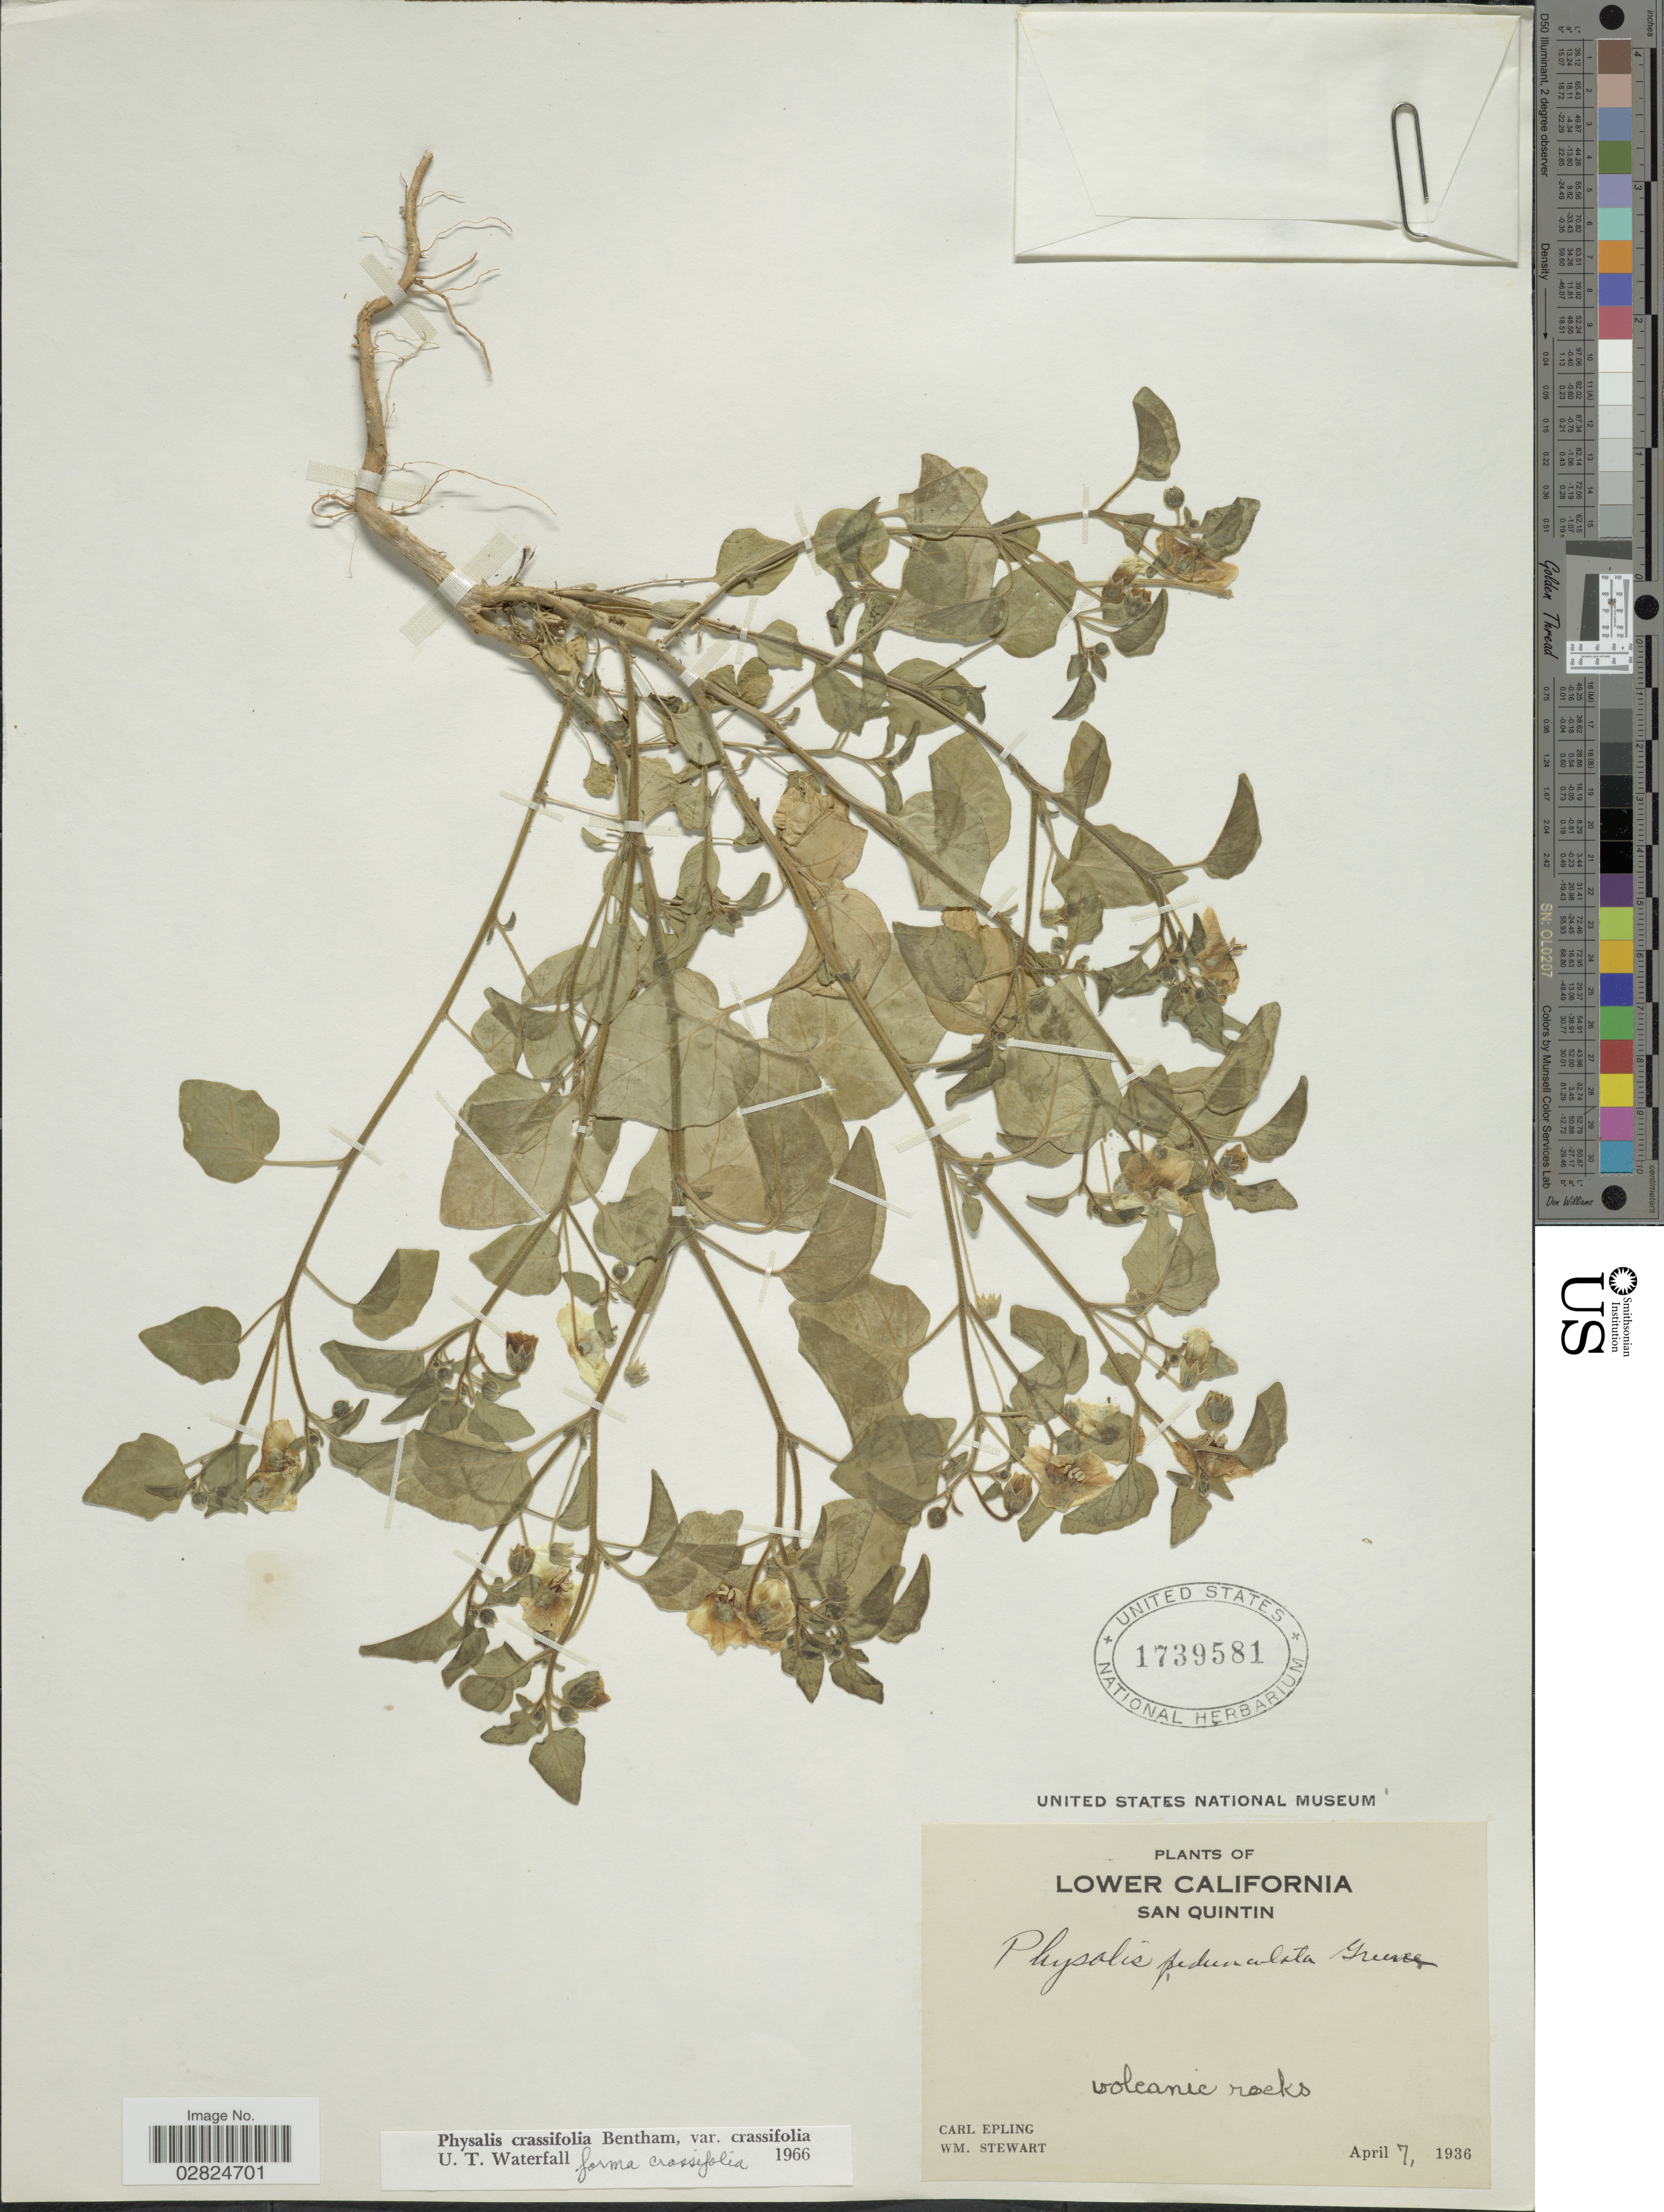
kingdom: Plantae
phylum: Tracheophyta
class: Magnoliopsida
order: Solanales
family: Solanaceae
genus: Physalis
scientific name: Physalis crassifolia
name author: Benth.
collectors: C. C. Epling & W. Stewart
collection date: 1936-04-07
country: Mexico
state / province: Baja California Norte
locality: Lower California. San Quintin.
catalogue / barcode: US 1739581